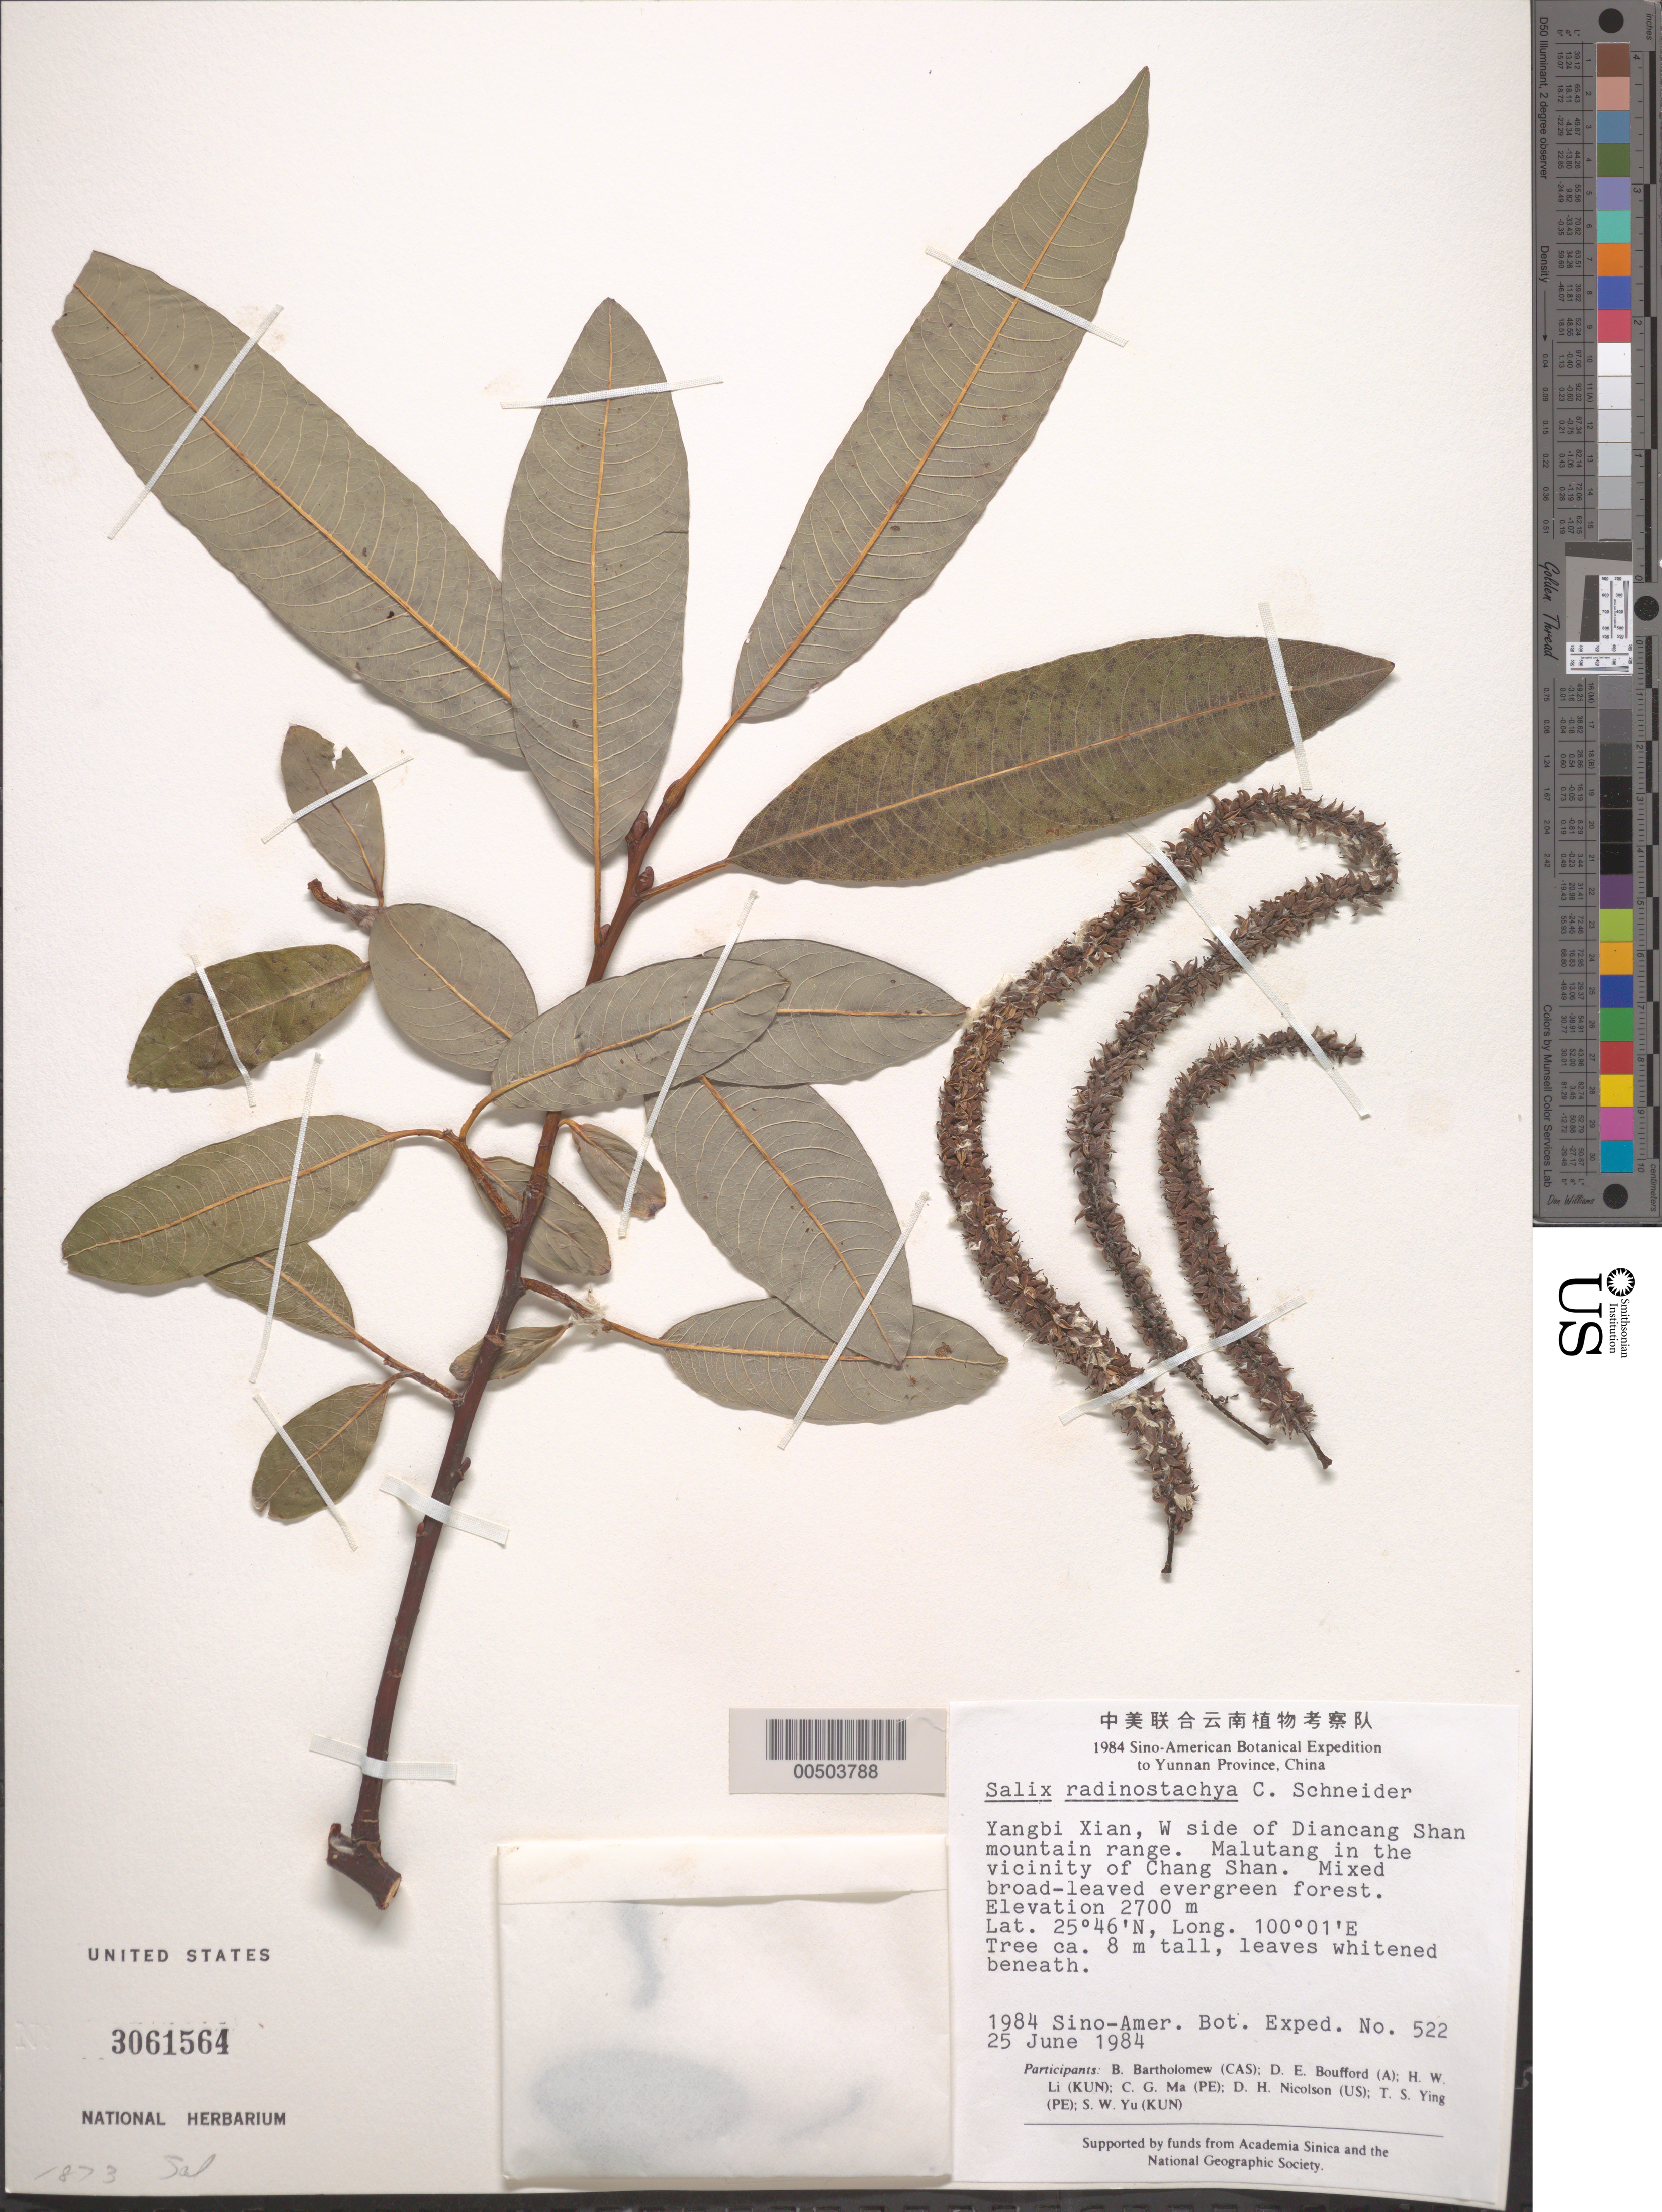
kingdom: Plantae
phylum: Tracheophyta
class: Magnoliopsida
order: Malpighiales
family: Salicaceae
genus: Salix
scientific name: Salix radinostachya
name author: C.K. Schneid.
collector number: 522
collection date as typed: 25 Jun 1984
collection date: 1984-06-25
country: China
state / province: Yunnan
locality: W side of Diancang Shan mountain range. Malutang in the vicinity of Chang Shan, Yangbi District (Yangbi Xian)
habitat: Mixed broad-leaved evergreen forest. Tree ca. 8 m tall, leaves whitened beneath.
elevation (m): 2700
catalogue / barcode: US 3061564